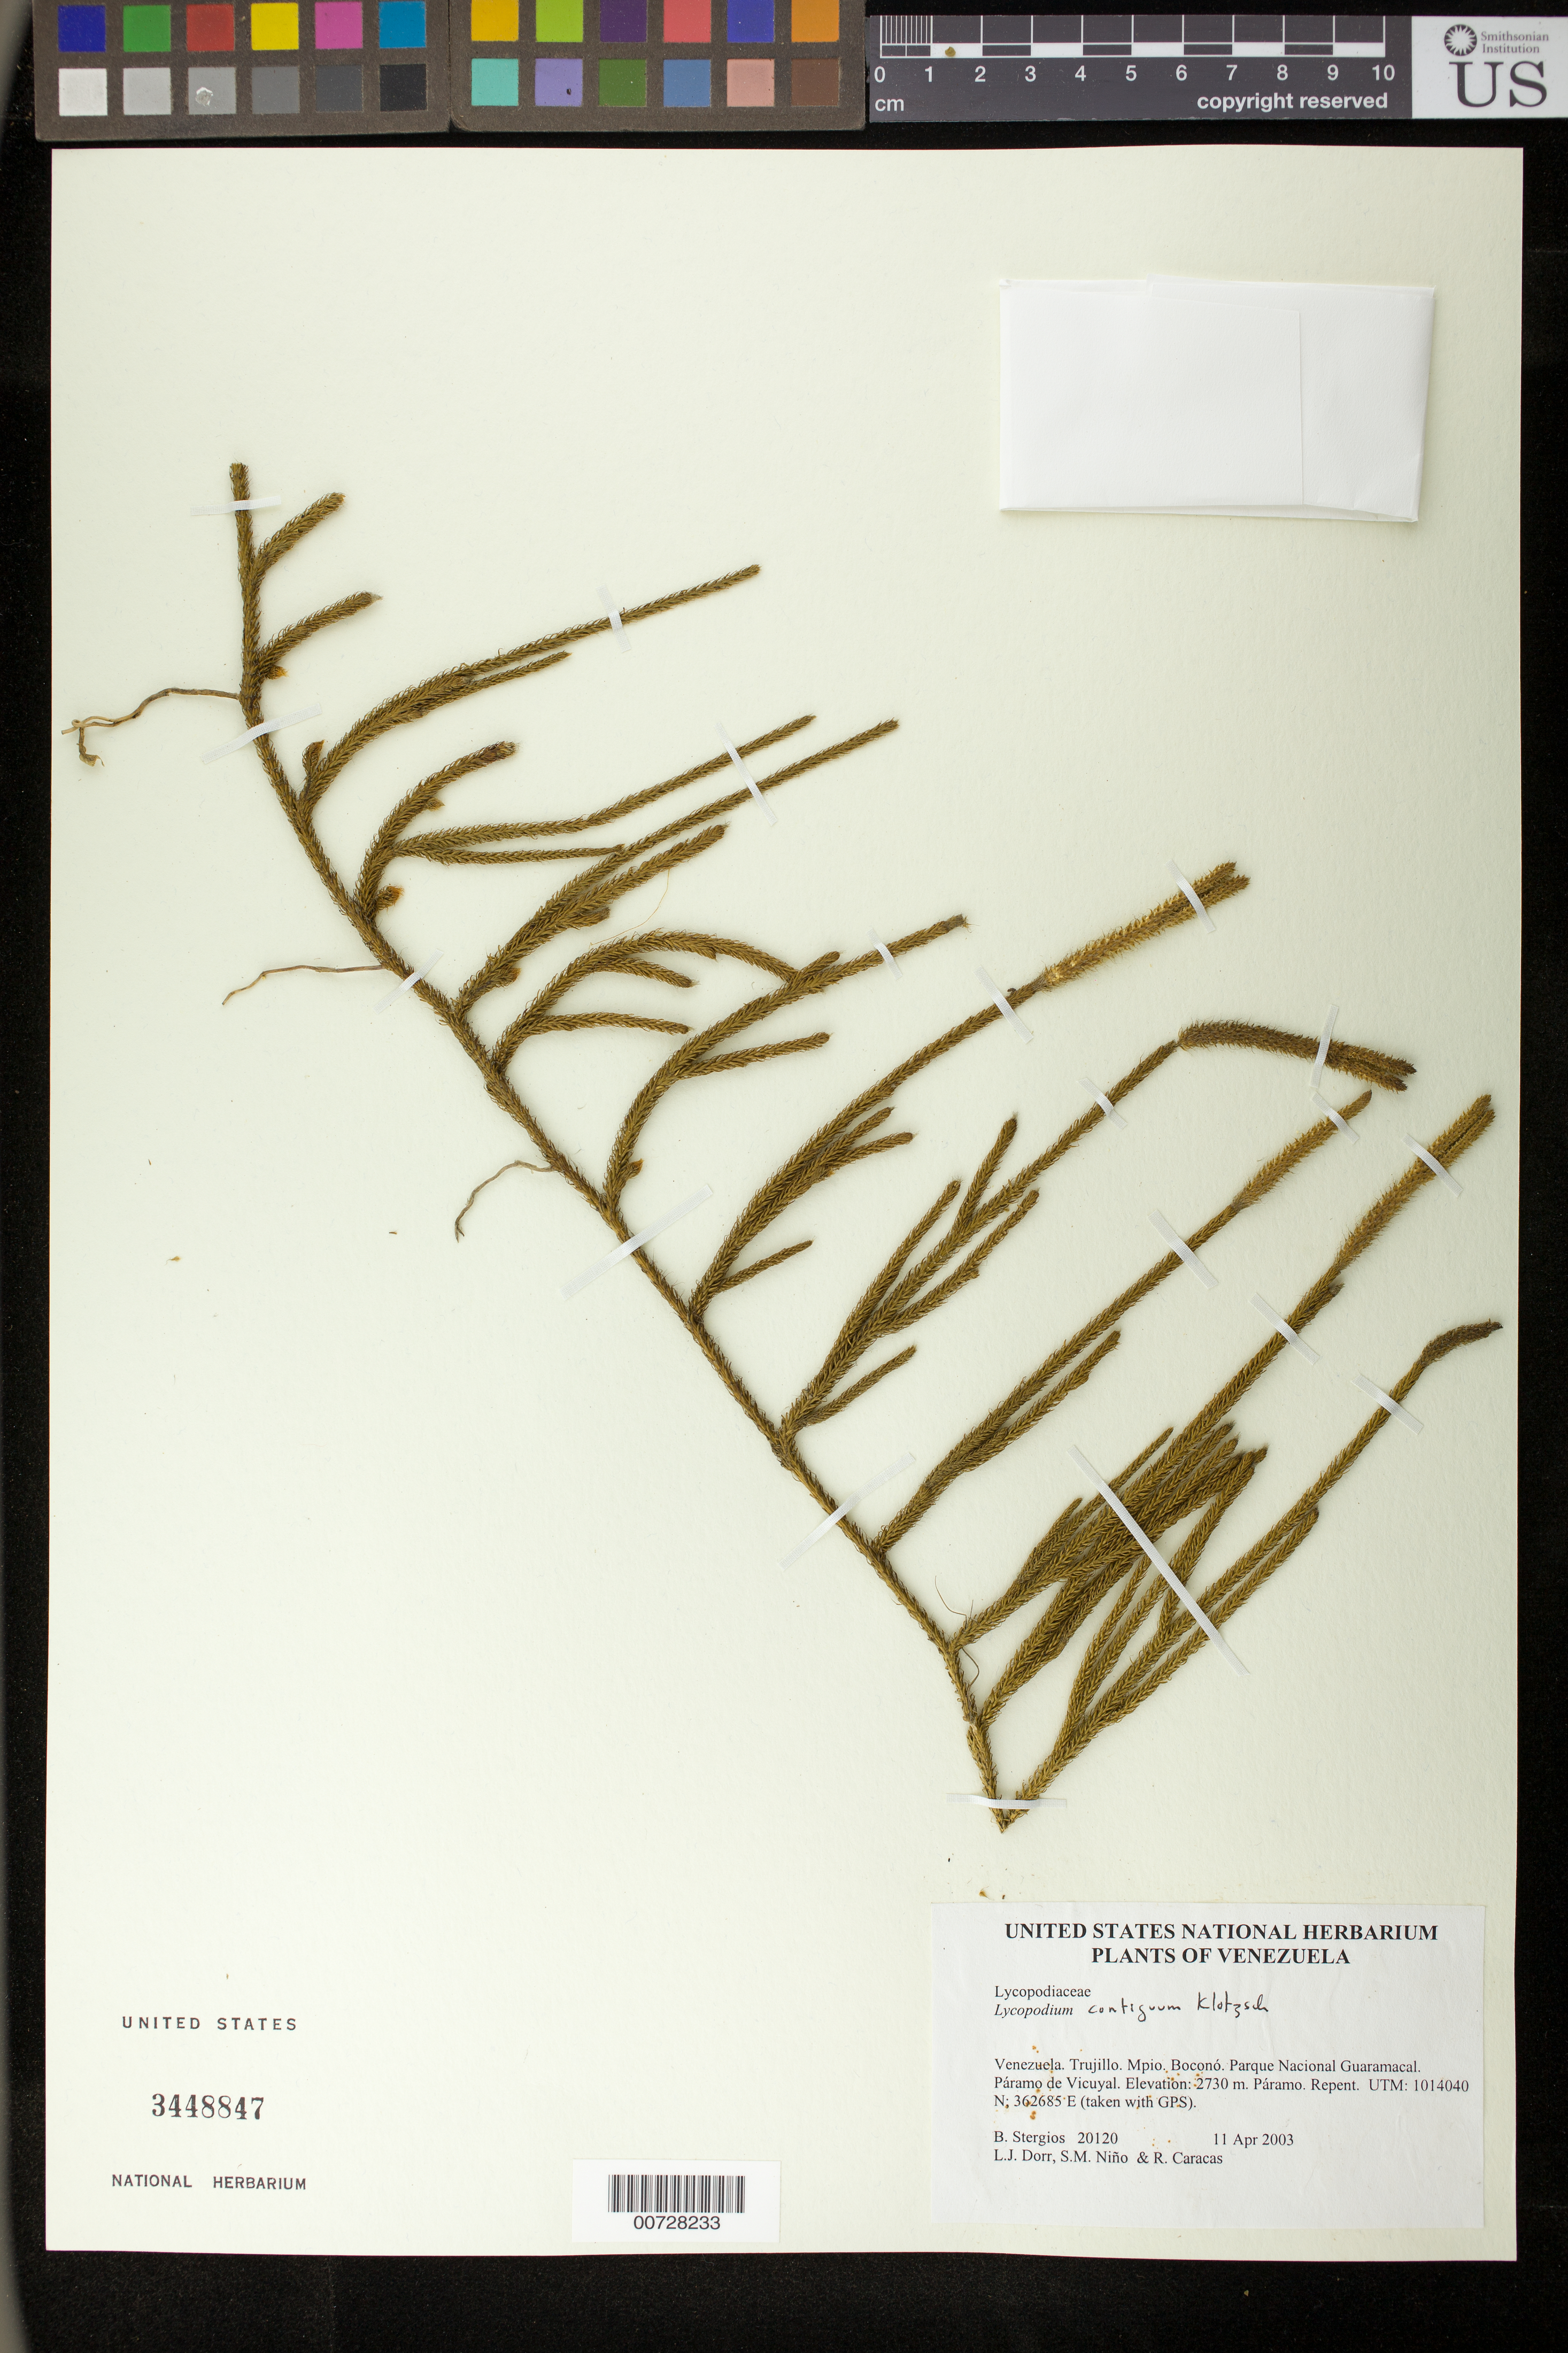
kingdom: Plantae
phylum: Tracheophyta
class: Lycopodiopsida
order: Lycopodiales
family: Lycopodiaceae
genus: Lycopodium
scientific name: Lycopodium clavatum subsp. contiguum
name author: (Klotzsch) B. Øllg.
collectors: B. G. Stergios, L. J. Dorr, S. M. Niño & R. Caracas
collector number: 20120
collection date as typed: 11 Apr 2003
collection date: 2003-04-11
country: Venezuela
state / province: Trujillo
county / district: Boconó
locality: Parque Nacional Guaramacal. Páramo de Vicuyal.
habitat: Páramo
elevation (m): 2730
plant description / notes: PORT, US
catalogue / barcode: US 3448847